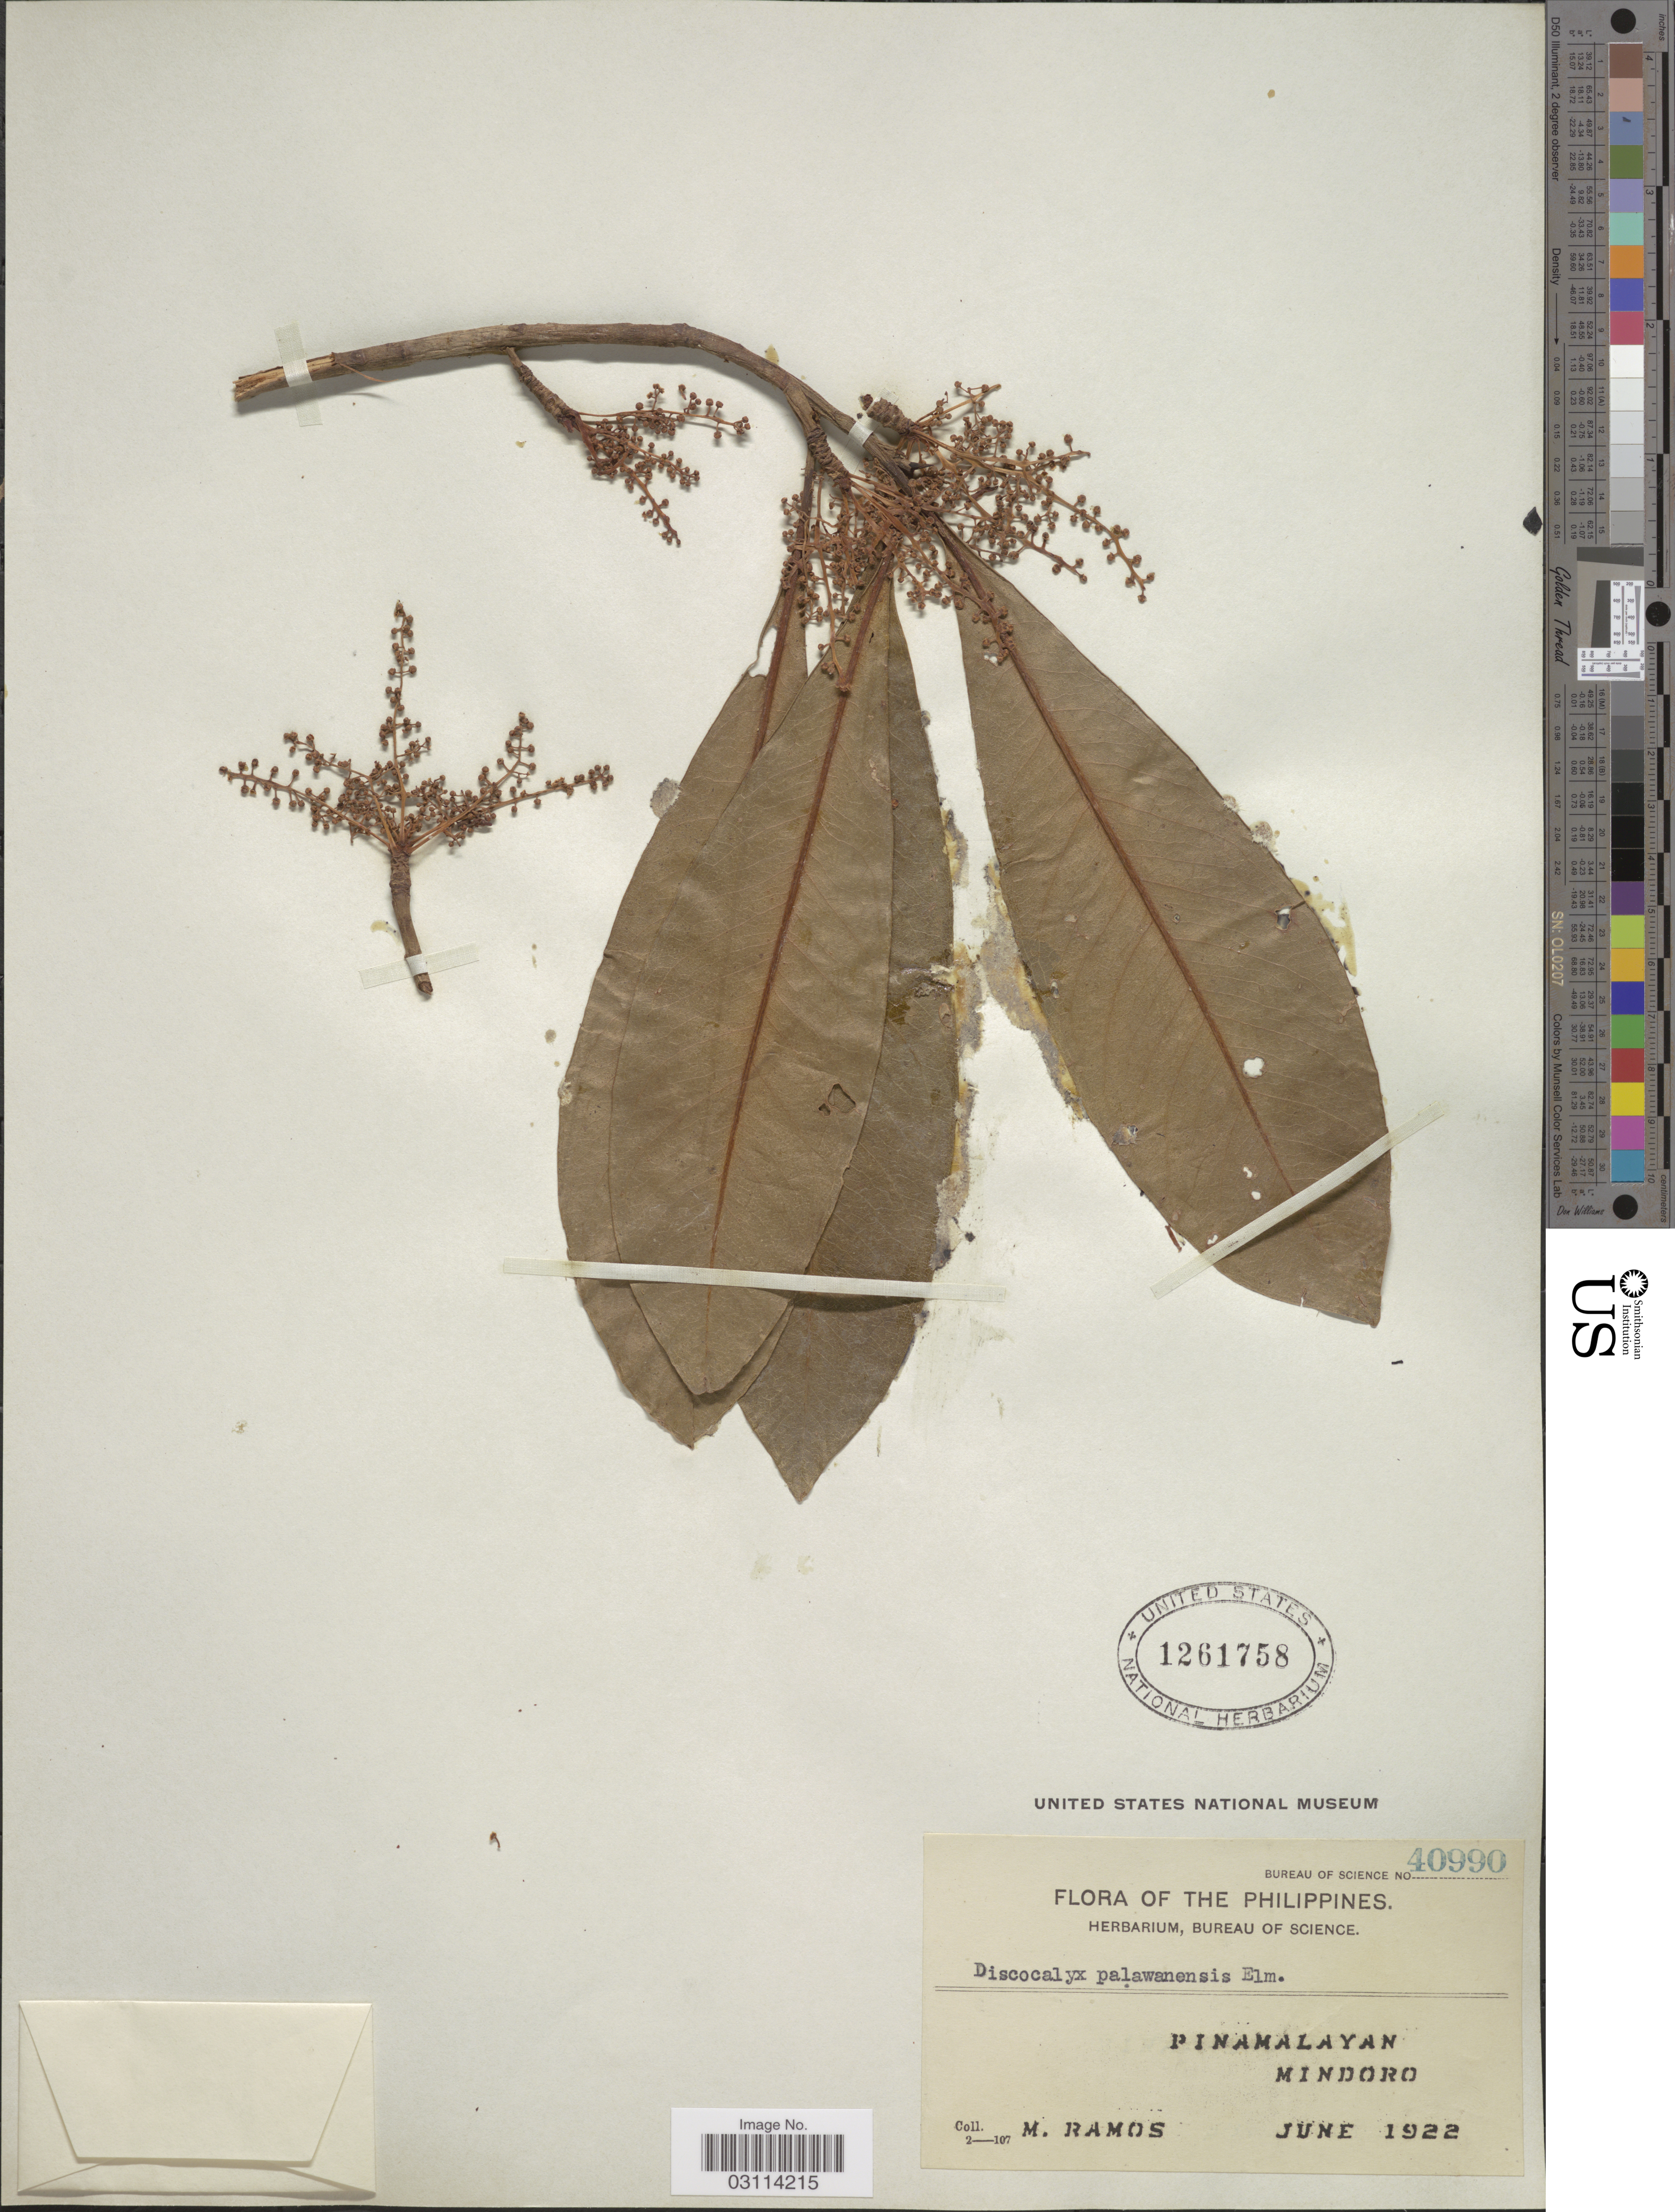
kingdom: Plantae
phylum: Tracheophyta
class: Magnoliopsida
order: Ericales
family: Primulaceae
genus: Discocalyx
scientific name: Discocalyx palawanensis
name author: Elmer ex Merr.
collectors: M. Ramos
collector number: Bureau of Science 40990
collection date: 1922-06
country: Philippines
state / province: Mimaropa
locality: Pinamalayan, Mindoro.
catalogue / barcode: US 1261758